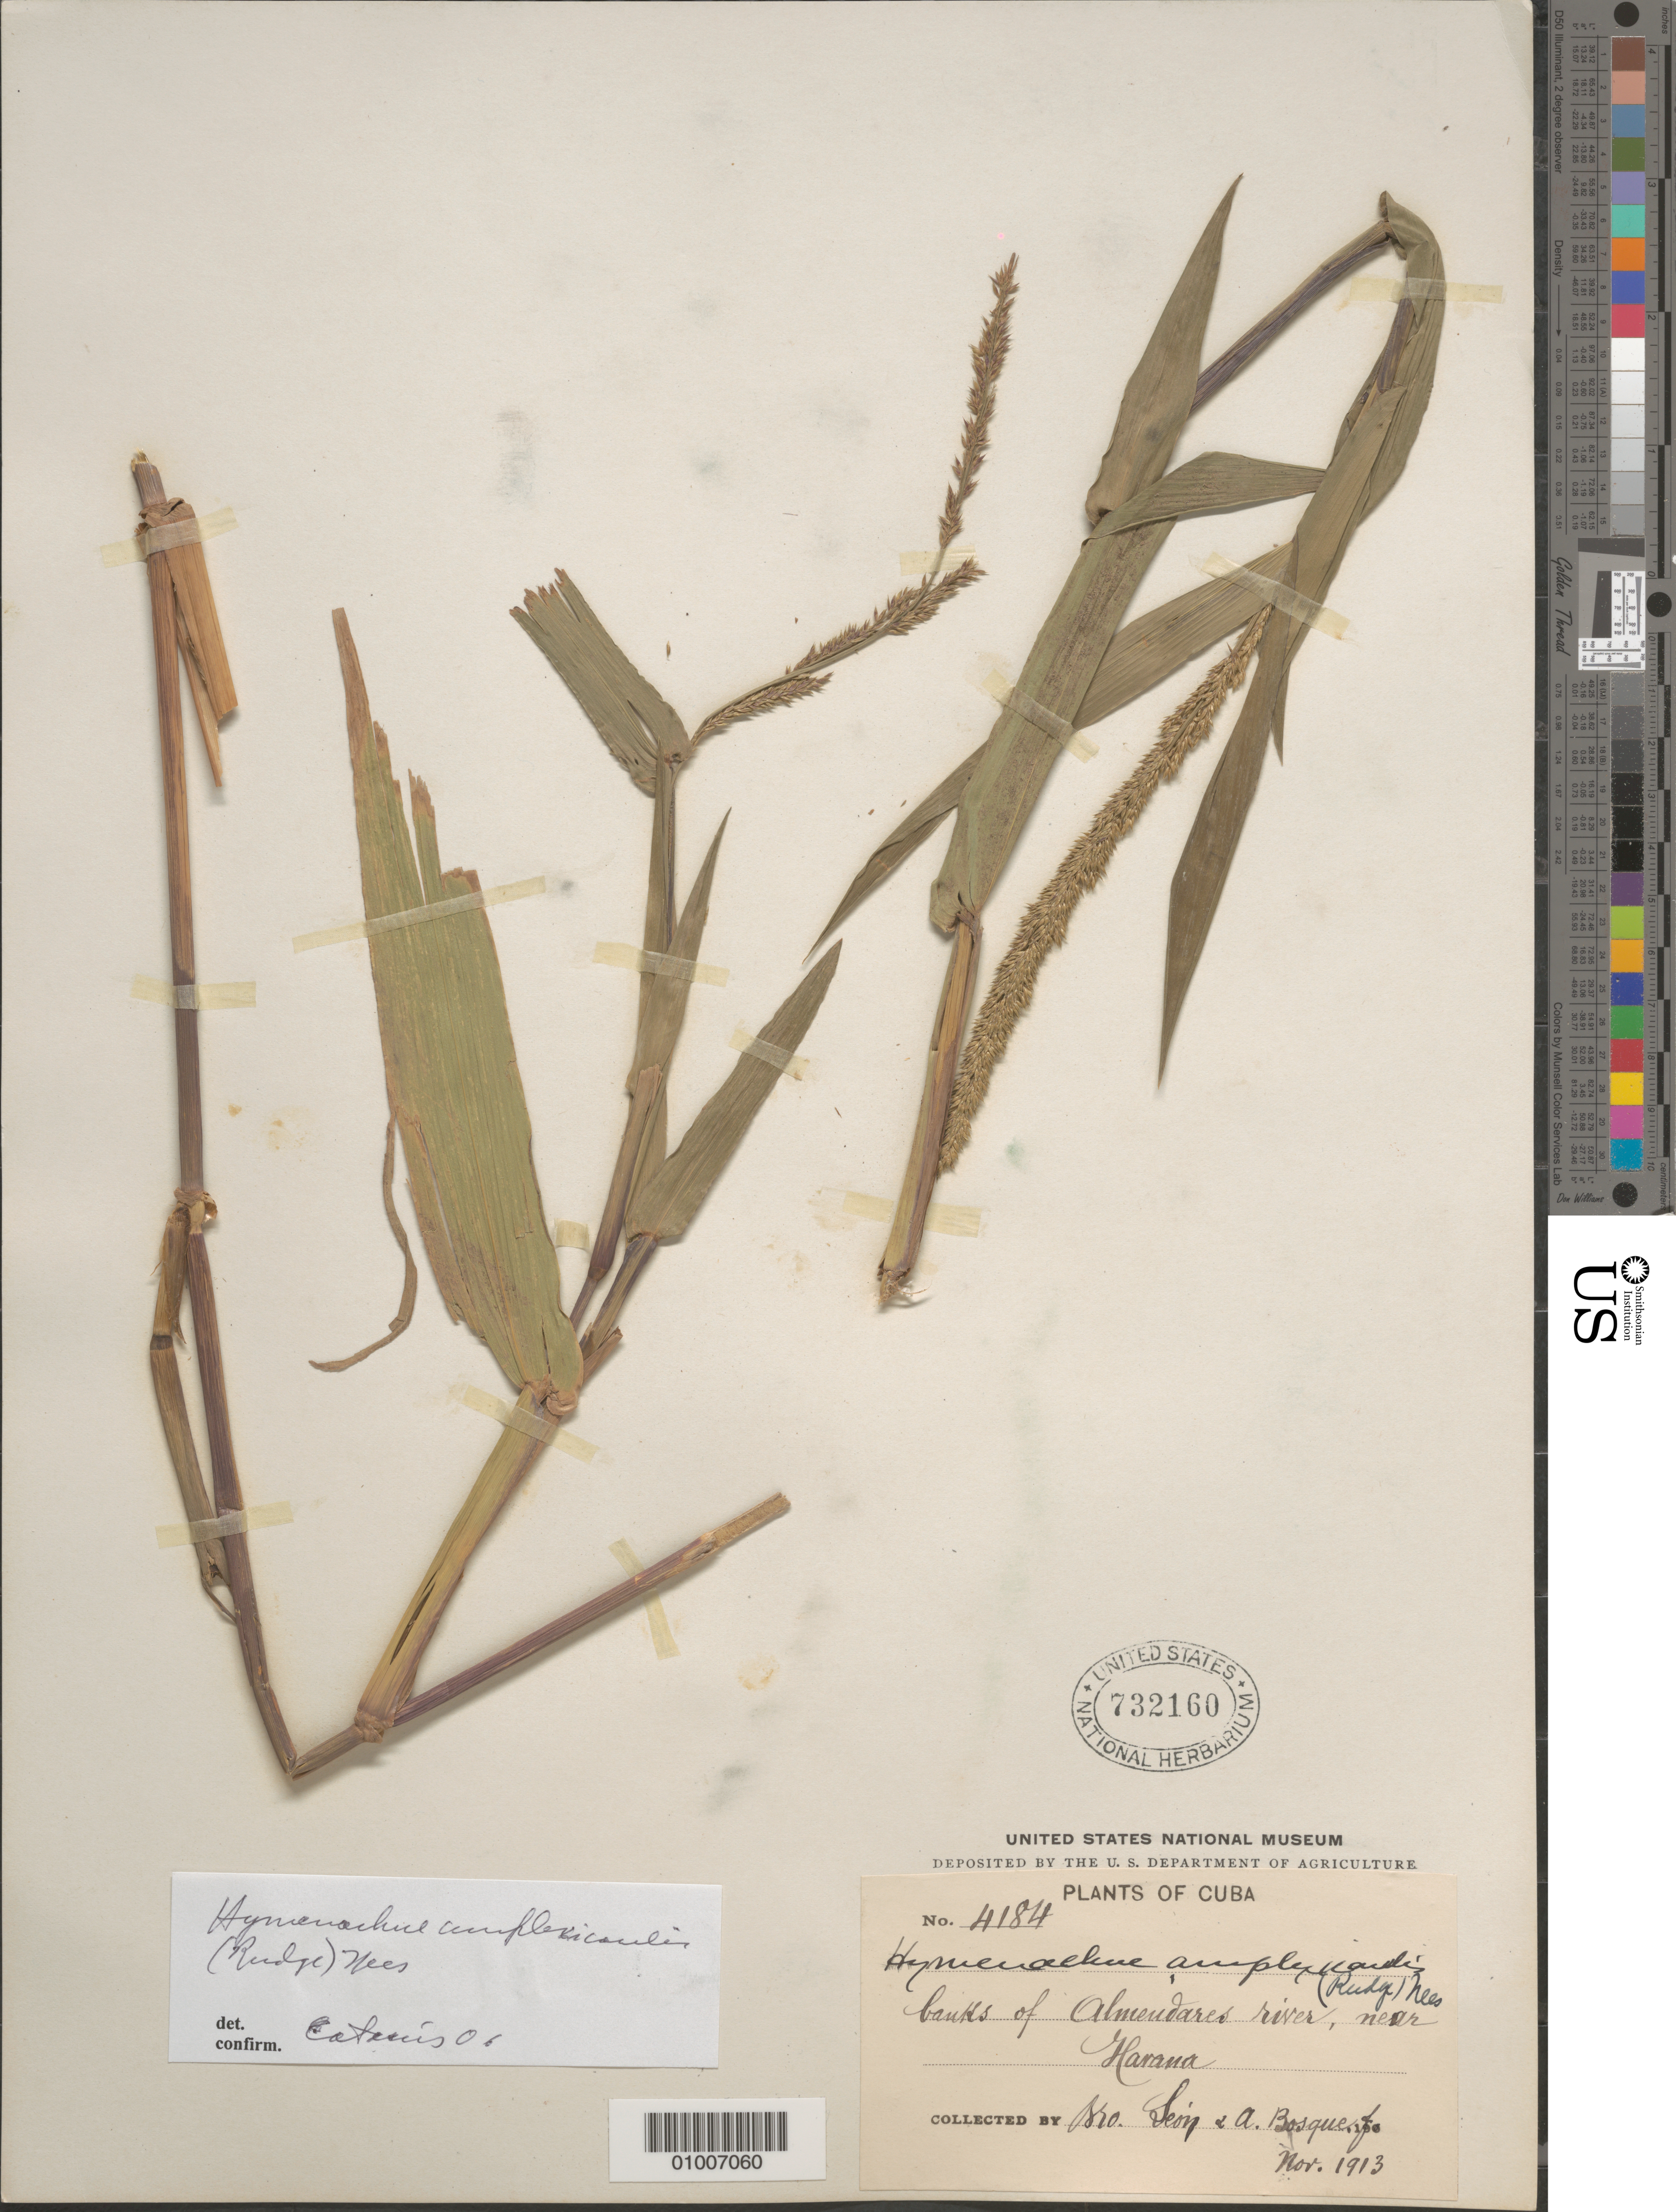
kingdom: Plantae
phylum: Tracheophyta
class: Liliopsida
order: Poales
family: Poaceae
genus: Hymenachne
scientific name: Hymenachne amplexicaulis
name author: (Rudge) Nees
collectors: Bro. León & A. Bosque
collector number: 4184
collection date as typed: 1914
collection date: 1914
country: Cuba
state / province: La Habana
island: Cuba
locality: banks of Almendares river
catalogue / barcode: US 732160